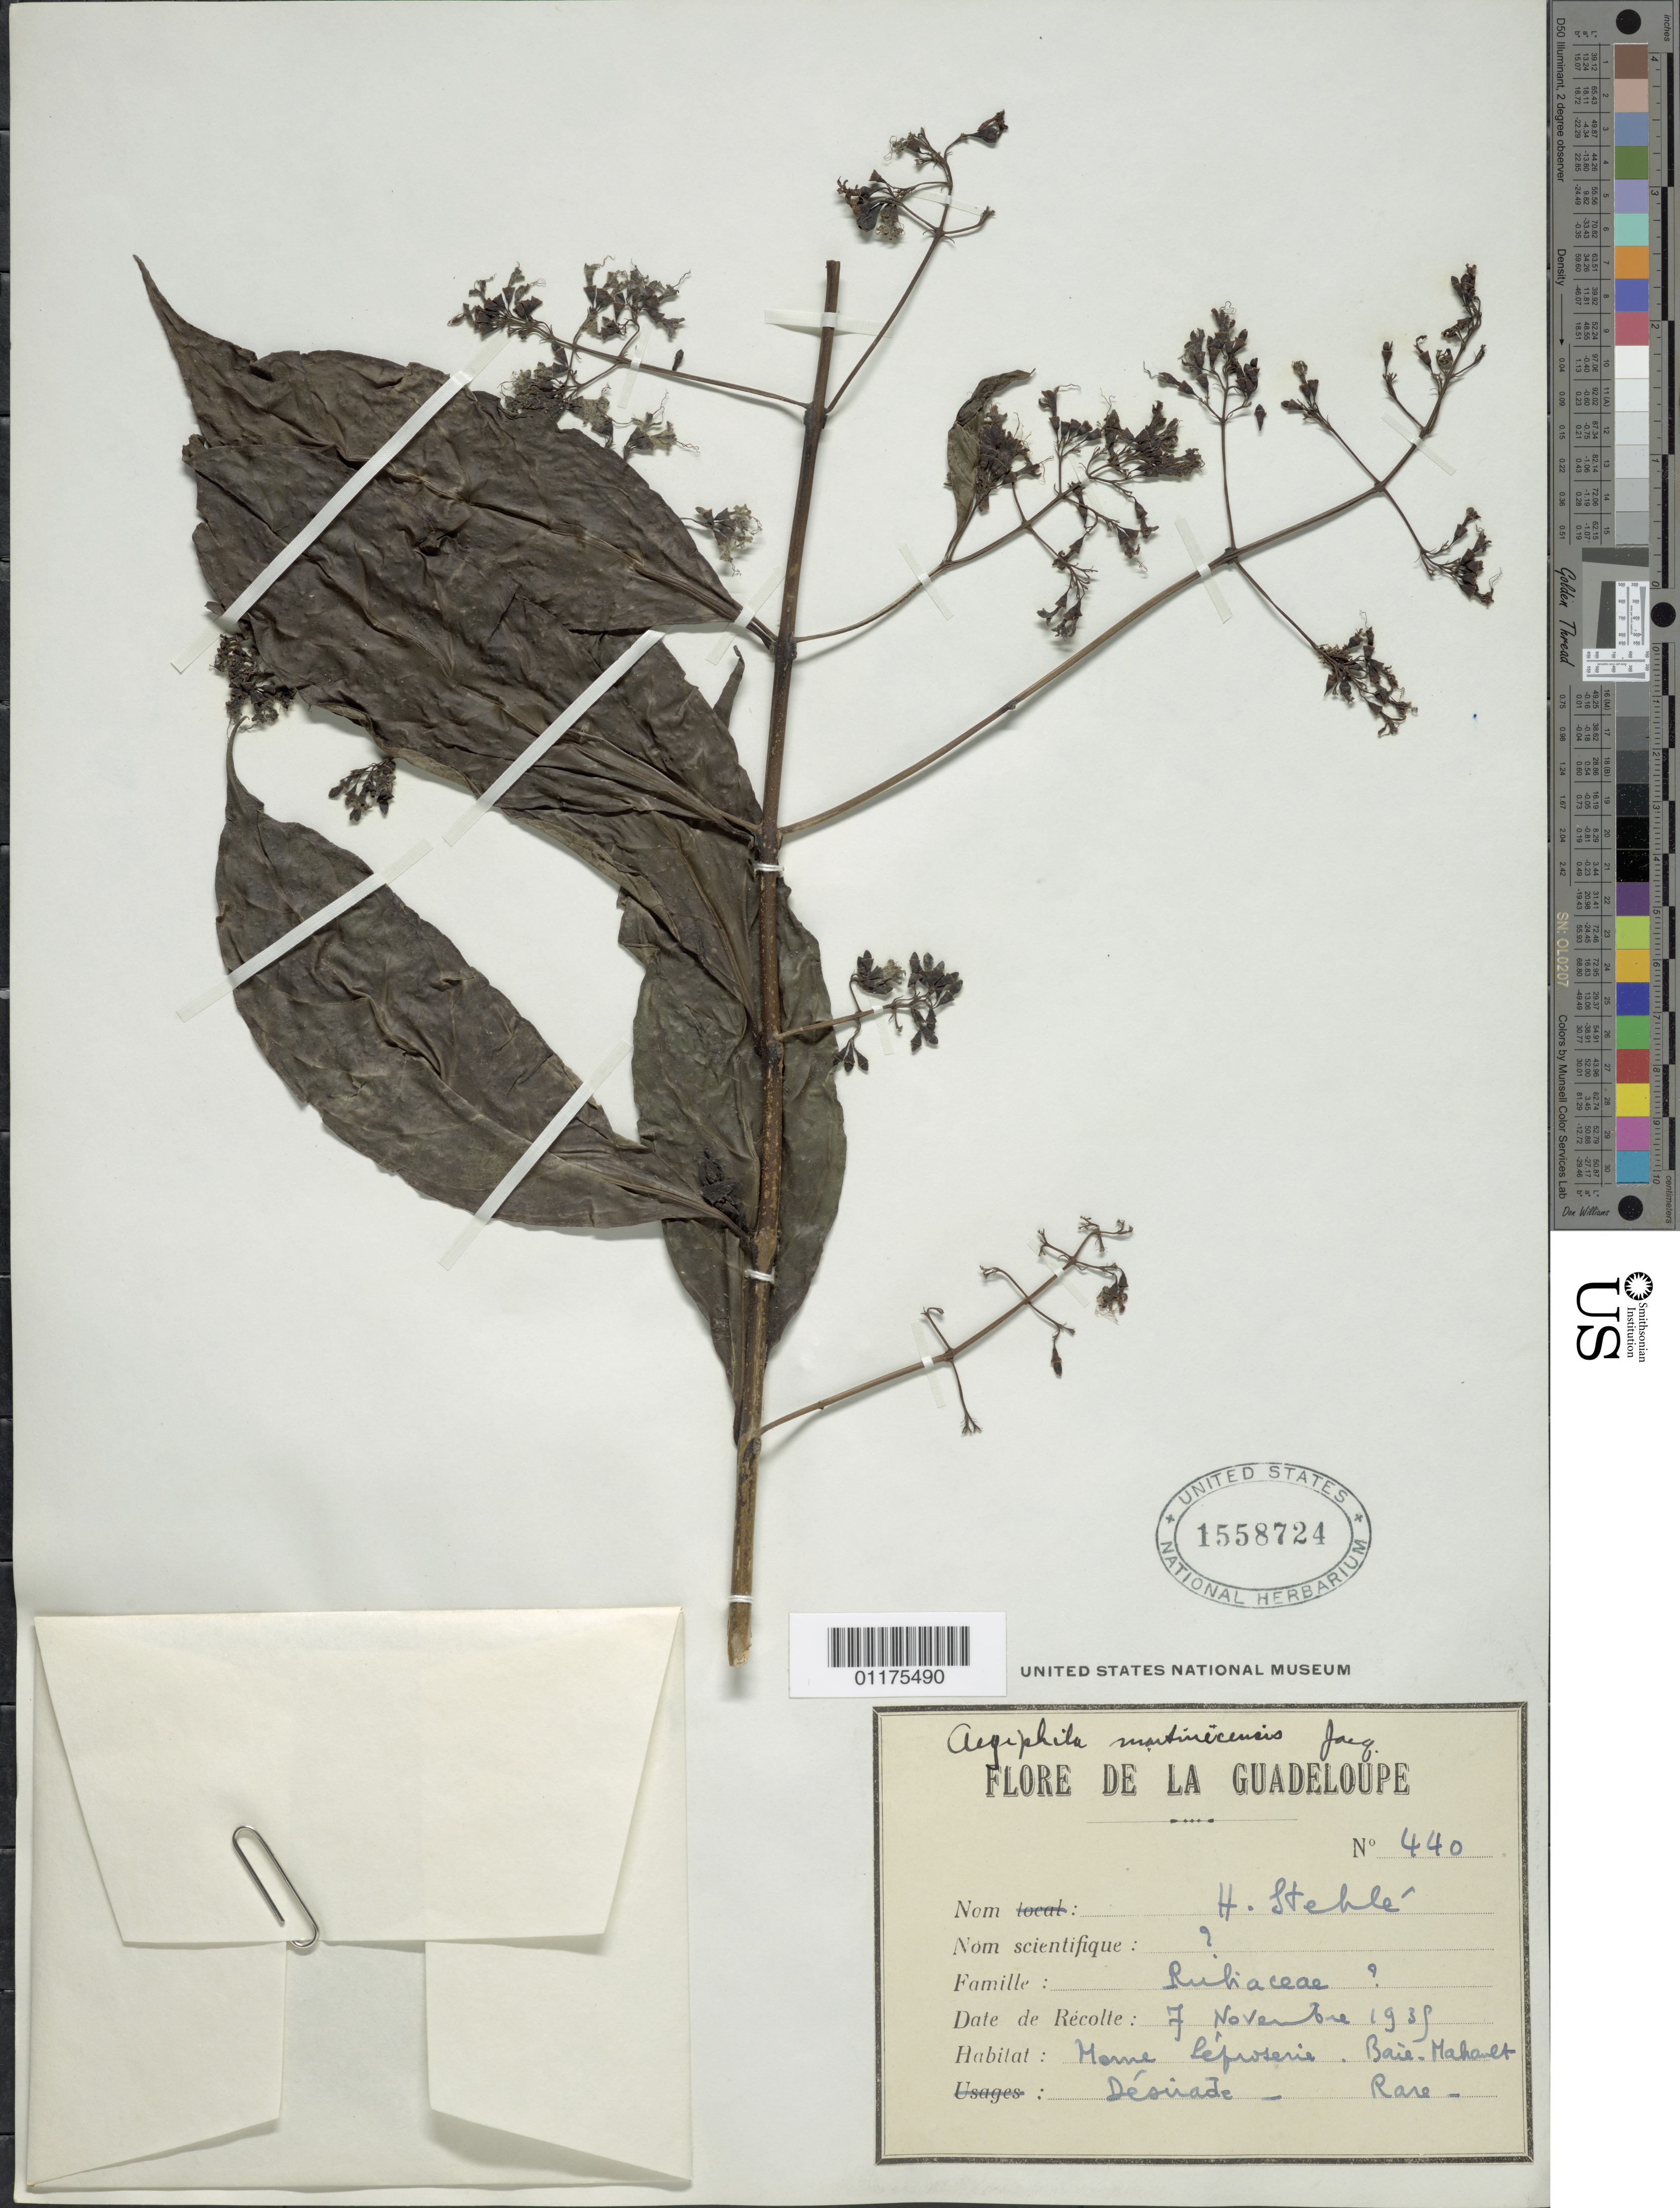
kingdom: Plantae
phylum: Tracheophyta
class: Magnoliopsida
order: Lamiales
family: Lamiaceae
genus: Aegiphila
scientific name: Aegiphila martinicensis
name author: Jacq.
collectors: H. Stehlé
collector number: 440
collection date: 1939-11-07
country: Guadeloupe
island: Guadeloupe Island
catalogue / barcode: US 1558724